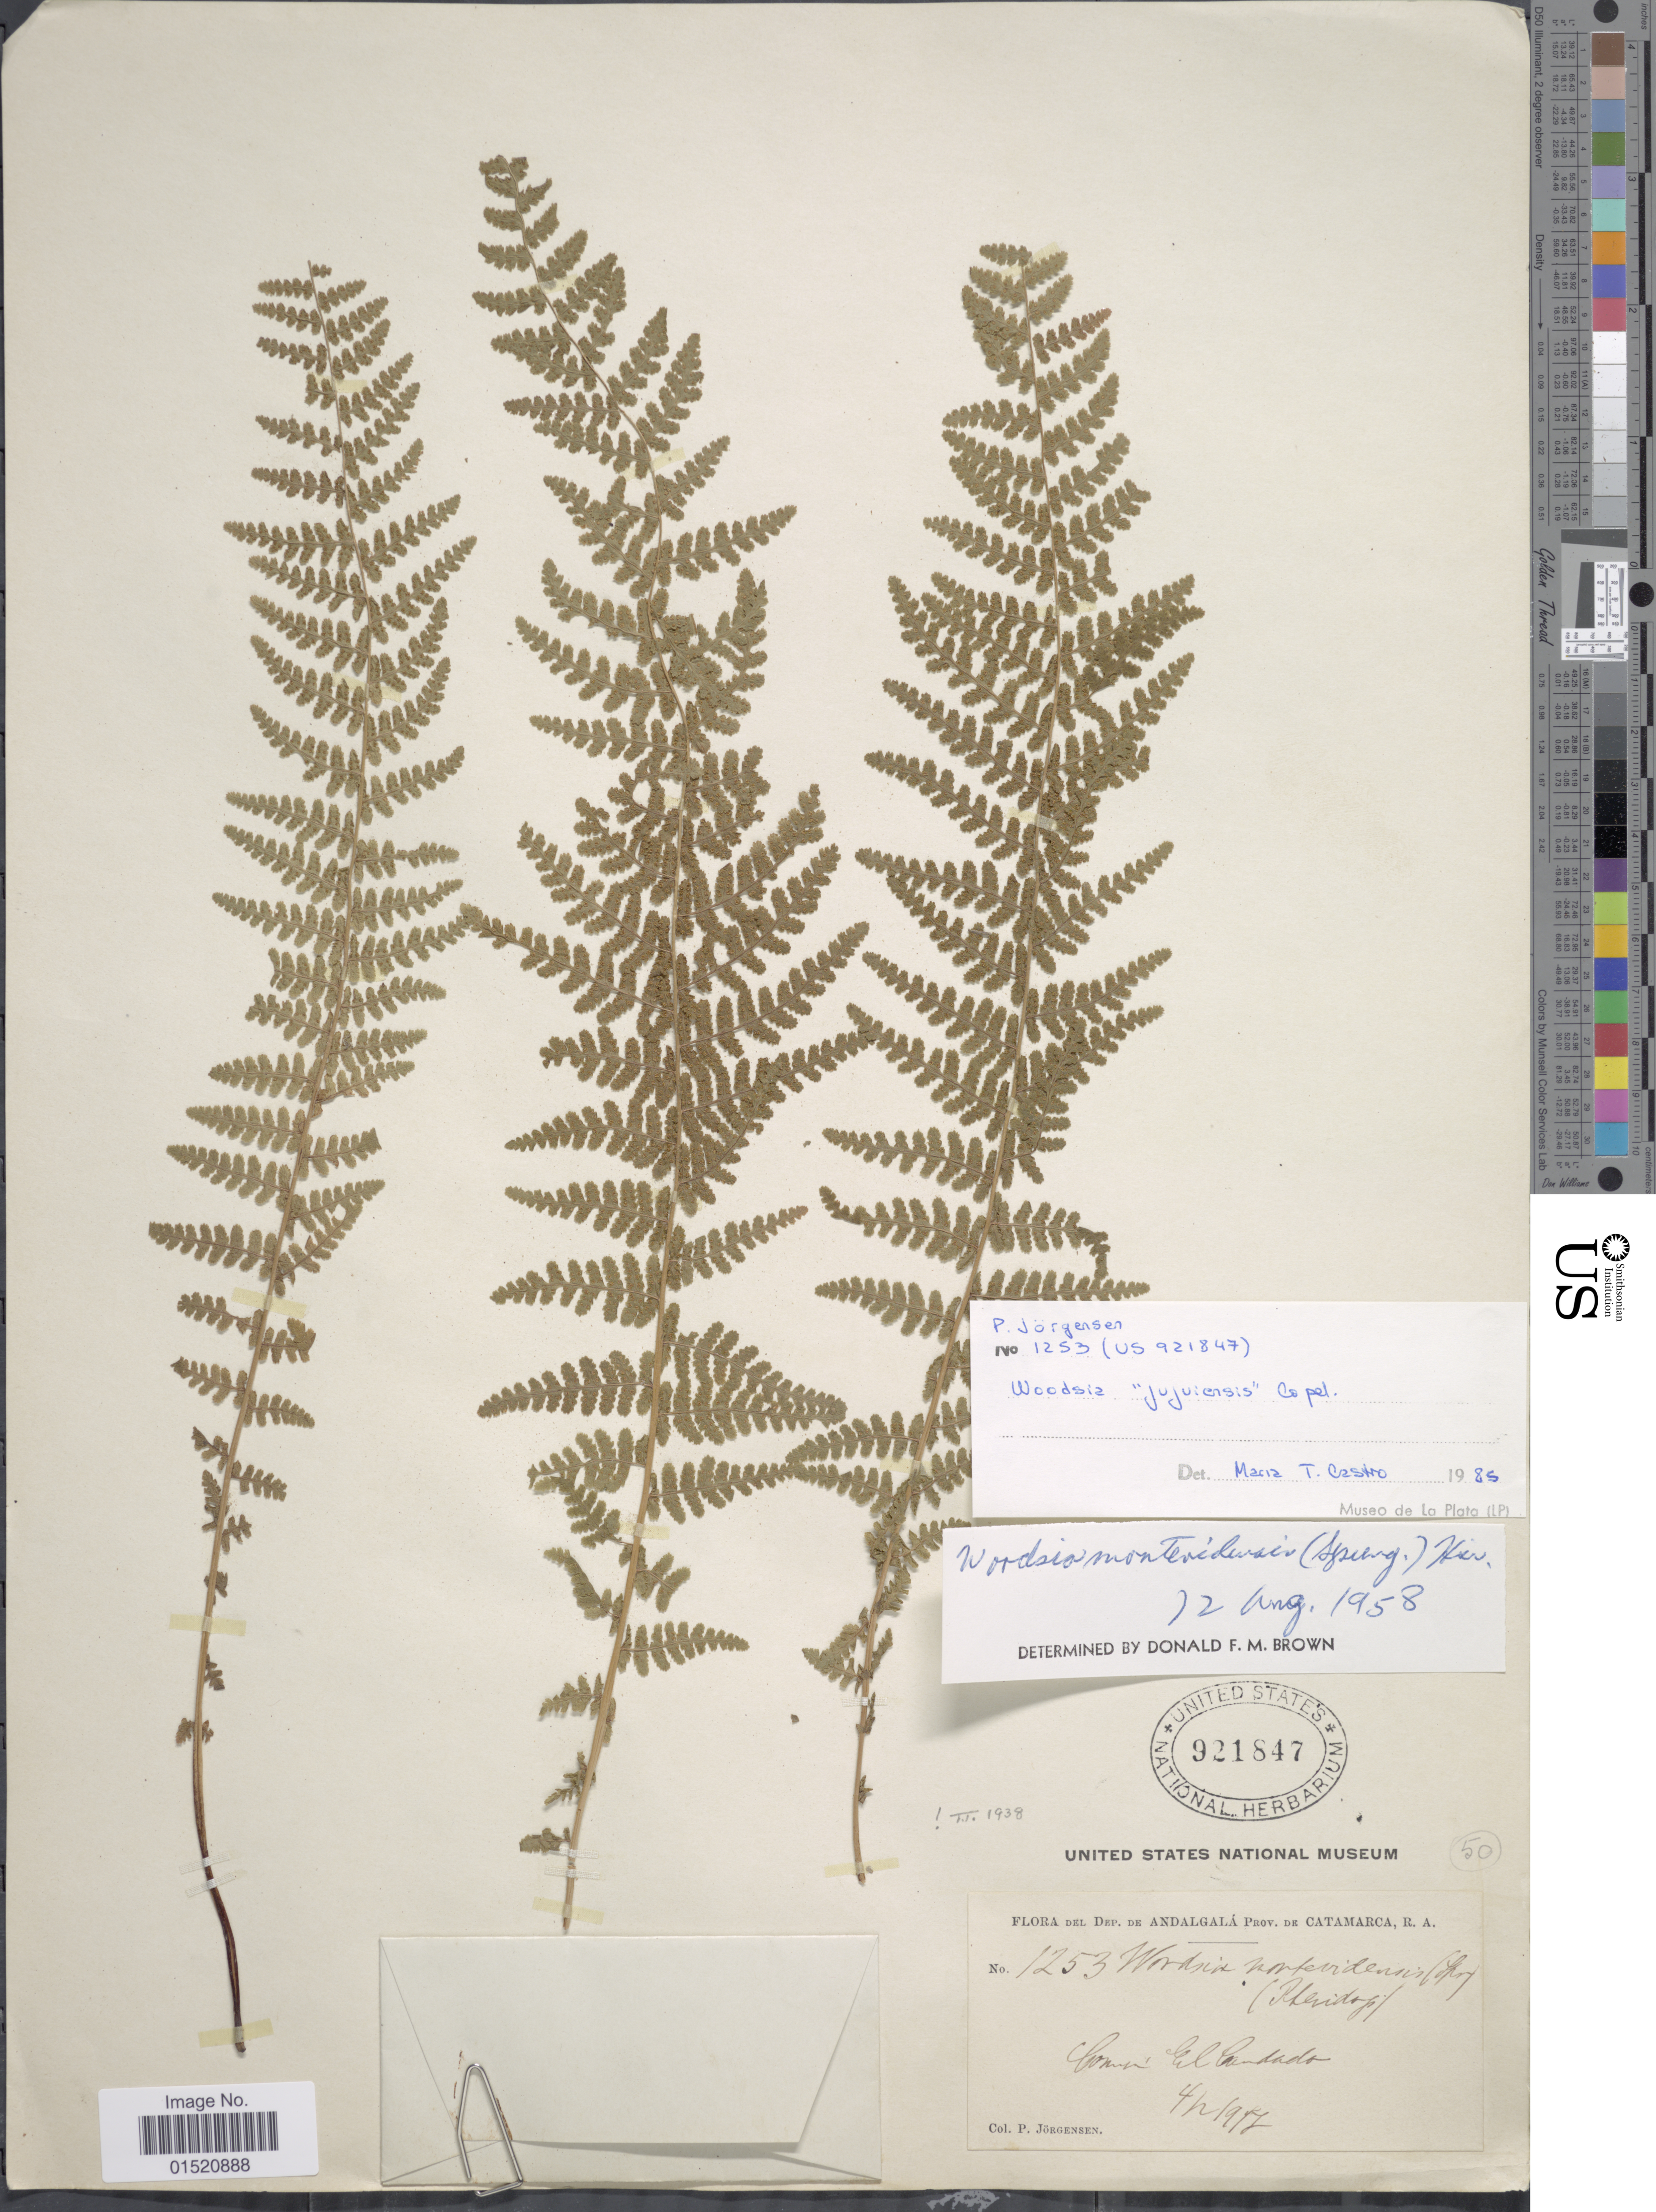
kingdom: Plantae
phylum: Tracheophyta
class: Polypodiopsida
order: Polypodiales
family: Woodsiaceae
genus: Woodsia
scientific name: Woodsia montevidensis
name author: (Spreng.) Hieron.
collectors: P. Jörgensen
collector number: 1253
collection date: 1917-04-02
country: Argentina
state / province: Catamarca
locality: Dep de Andalgalá, Comm. El Candado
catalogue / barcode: US 921847